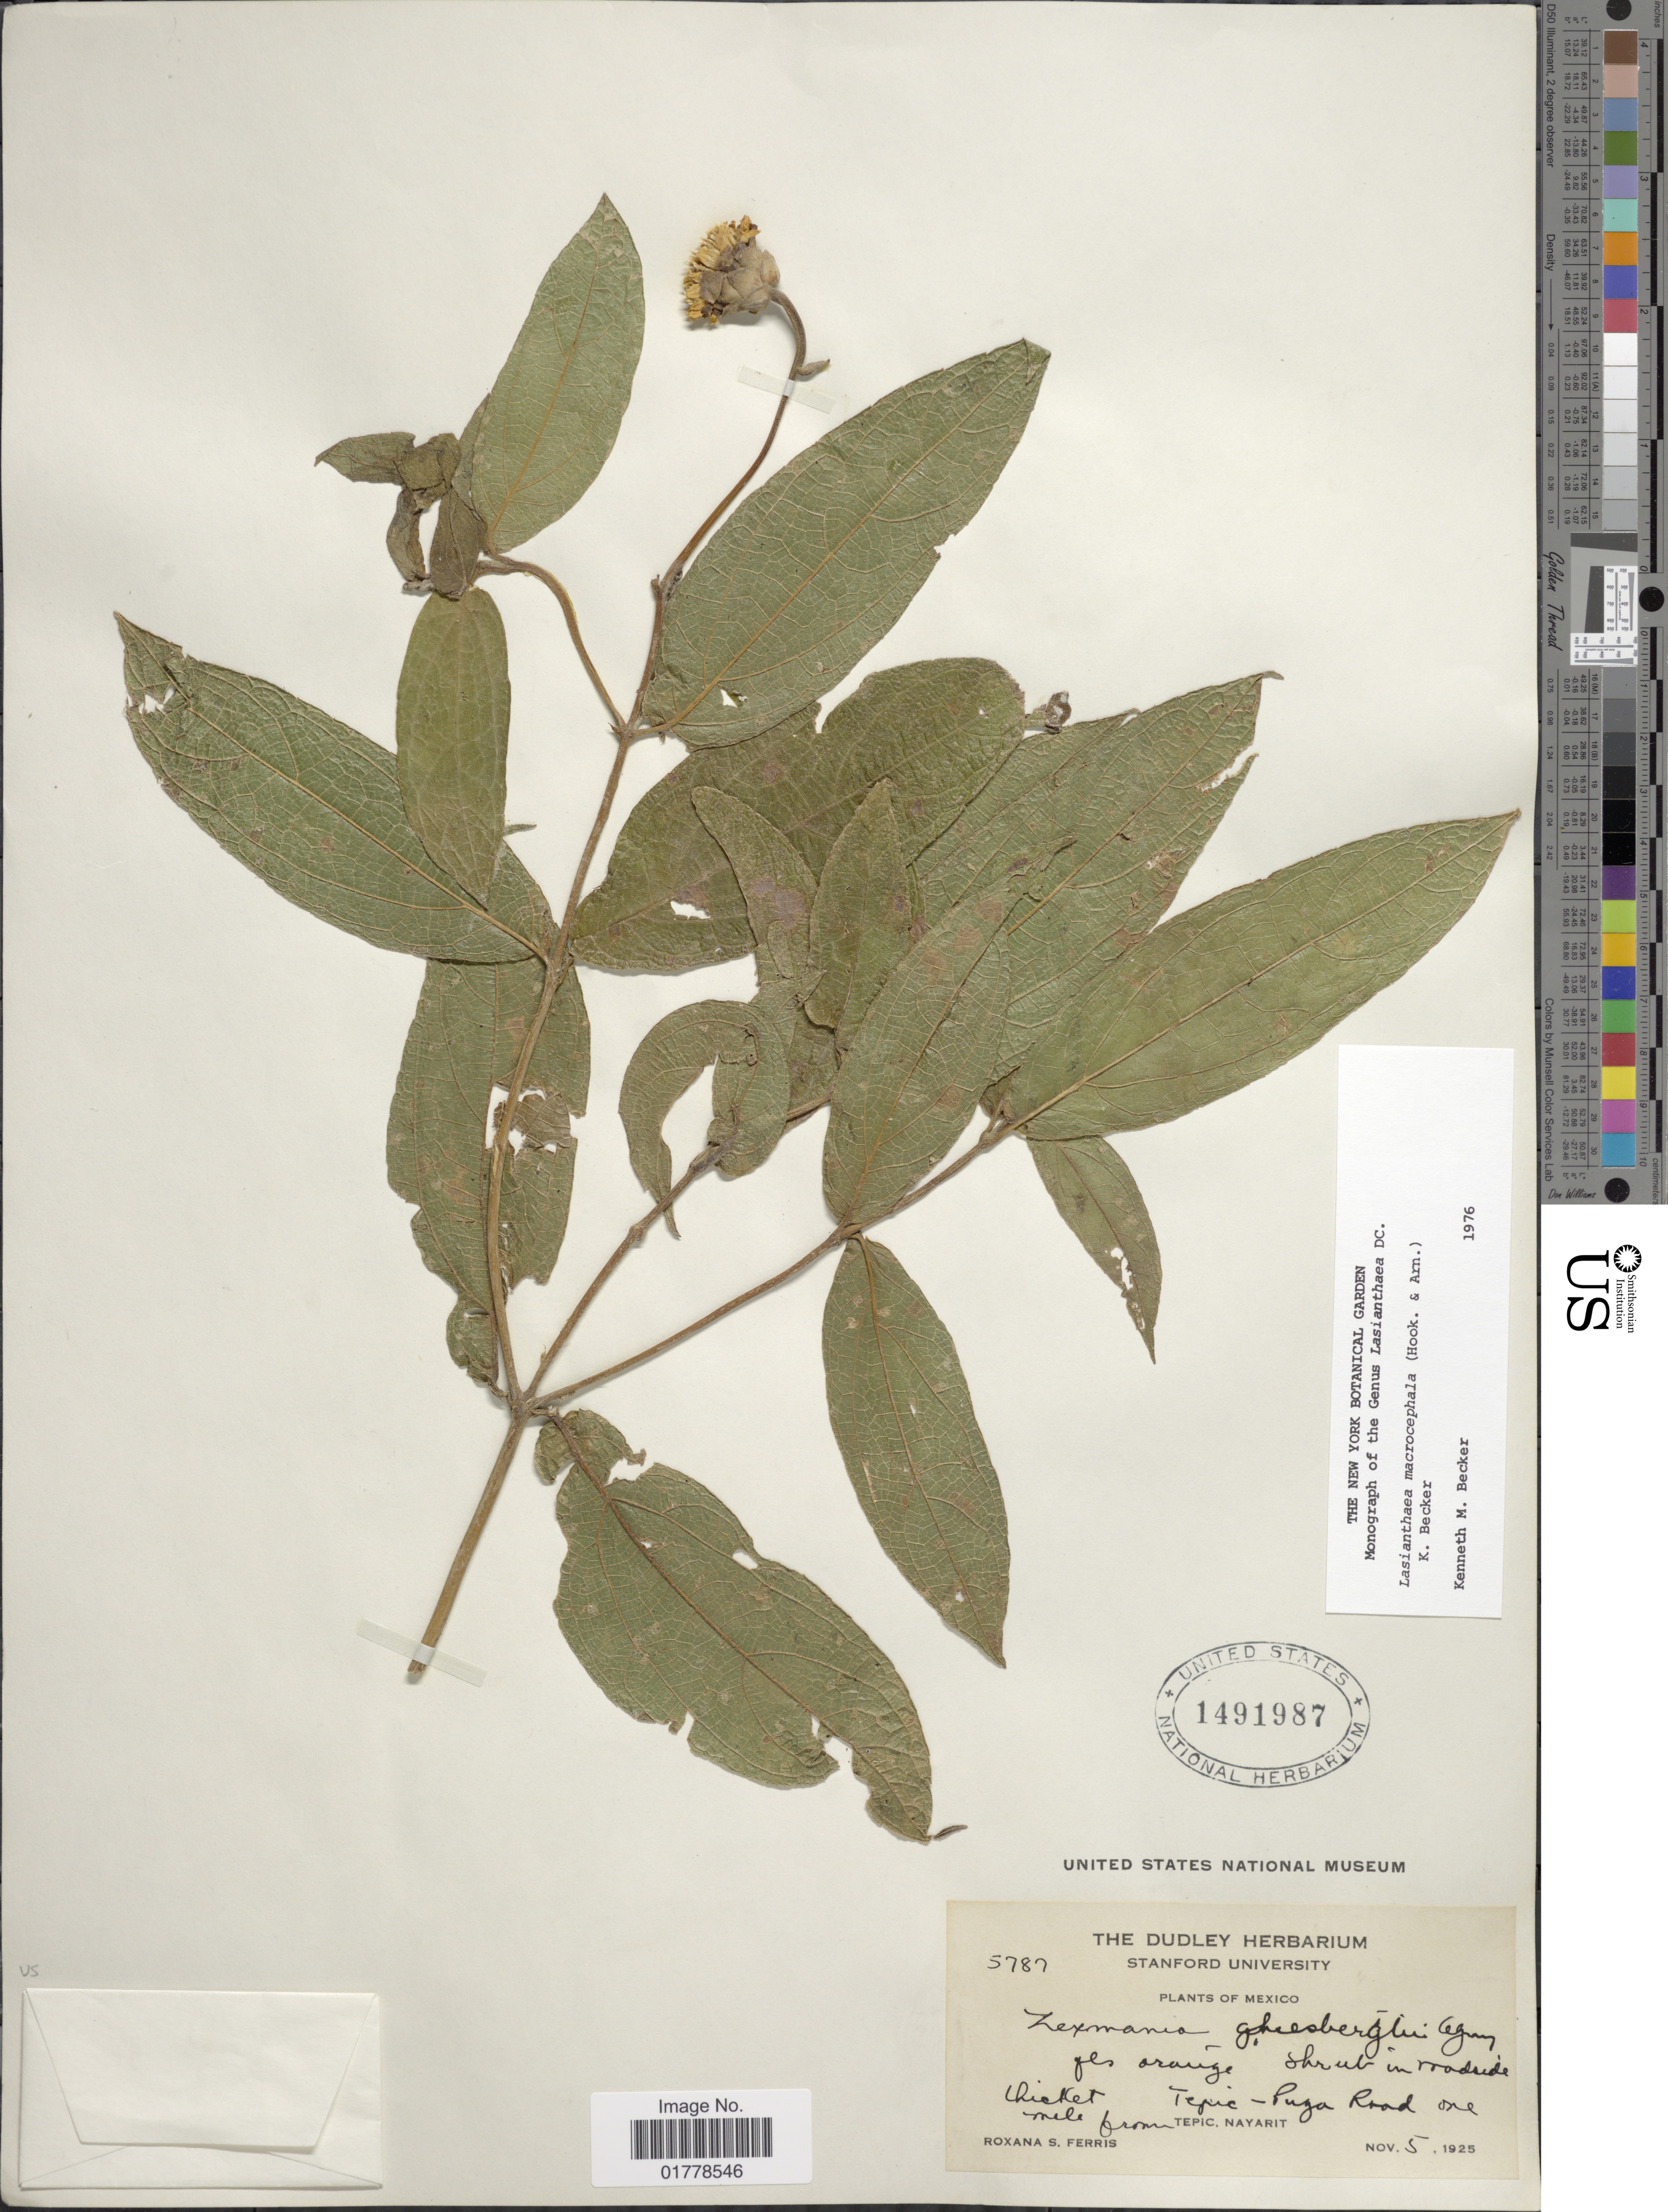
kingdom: Plantae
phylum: Tracheophyta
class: Magnoliopsida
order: Asterales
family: Asteraceae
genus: Lasianthaea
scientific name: Lasianthaea macrocephala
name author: (Hook. & Arn.) K.M. Becker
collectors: R. S. Ferris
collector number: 5787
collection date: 1925-11-05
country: Mexico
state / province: Nayarit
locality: Tepic - Puga Road one mile from Tepic, Nayarit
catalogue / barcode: US 1491987